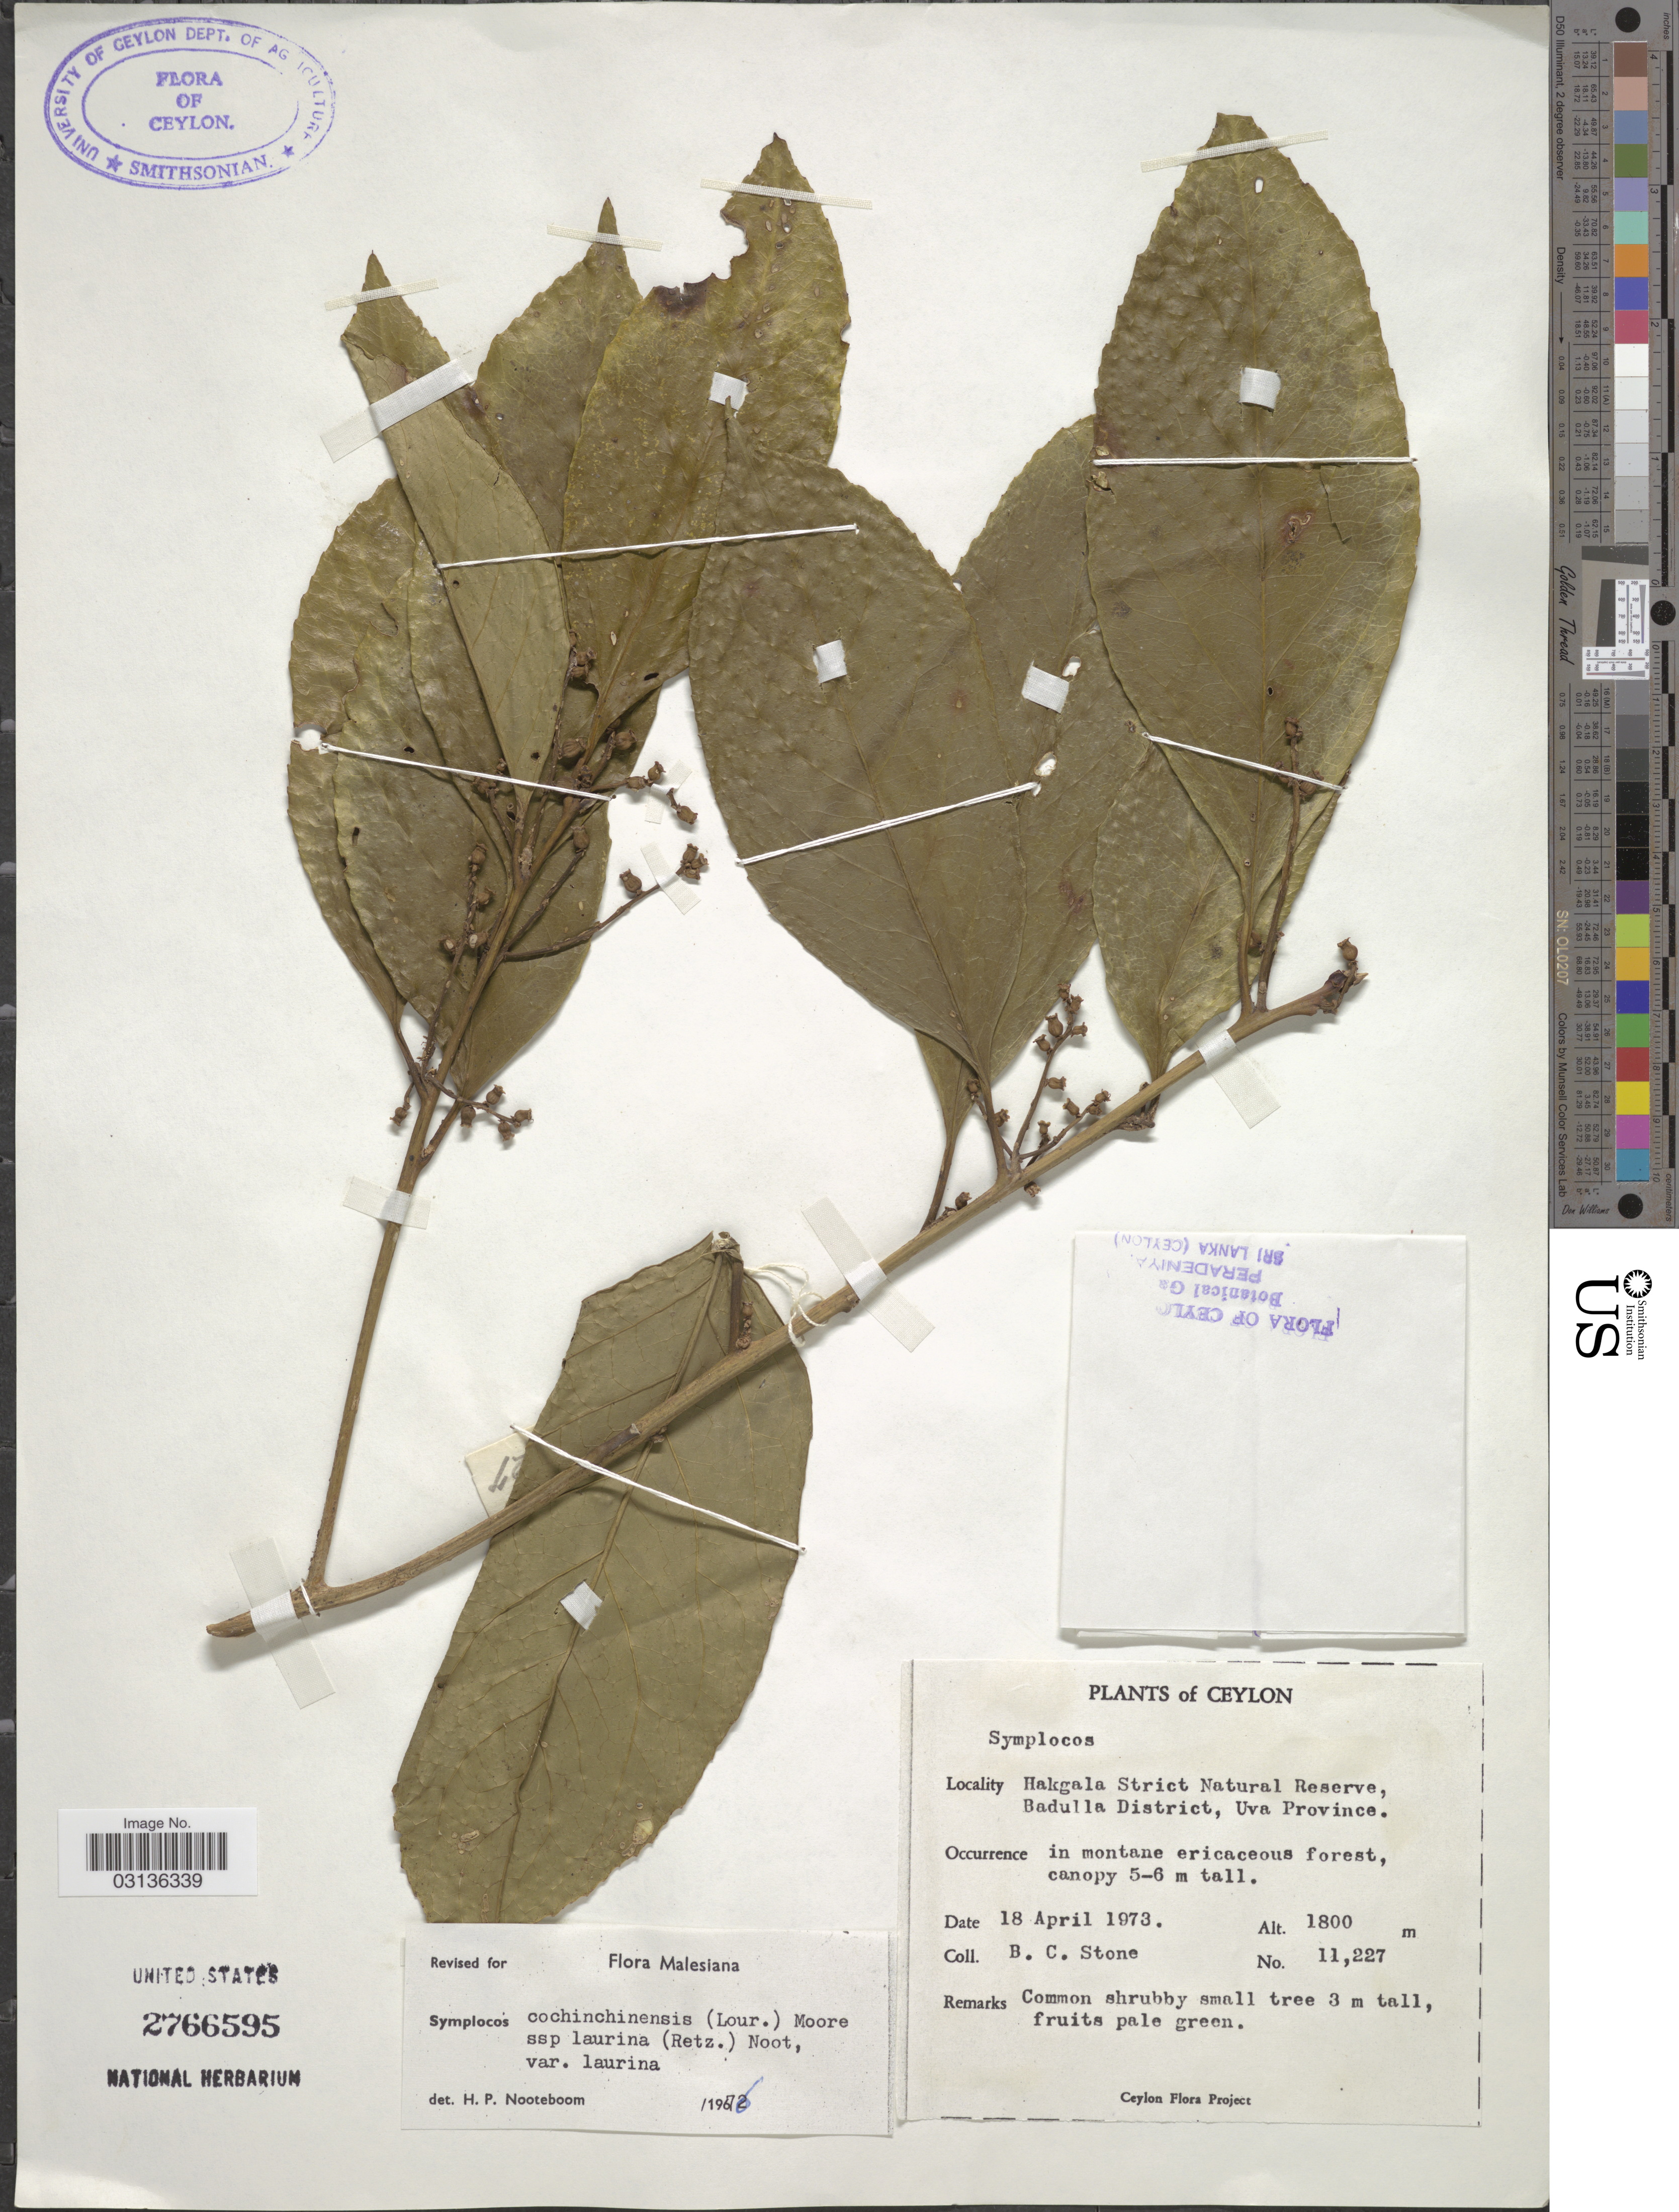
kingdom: Plantae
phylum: Tracheophyta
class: Magnoliopsida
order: Ericales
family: Symplocaceae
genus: Symplocos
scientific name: Symplocos cochinchinensis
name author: (Lour.) S. Moore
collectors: B. C. Stone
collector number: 11227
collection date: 1973-04-18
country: Sri Lanka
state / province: Uva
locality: Ceylon. Hakgala Strict Natural Reserve, Badulla District, Uva Province.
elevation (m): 1800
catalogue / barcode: US 2766595